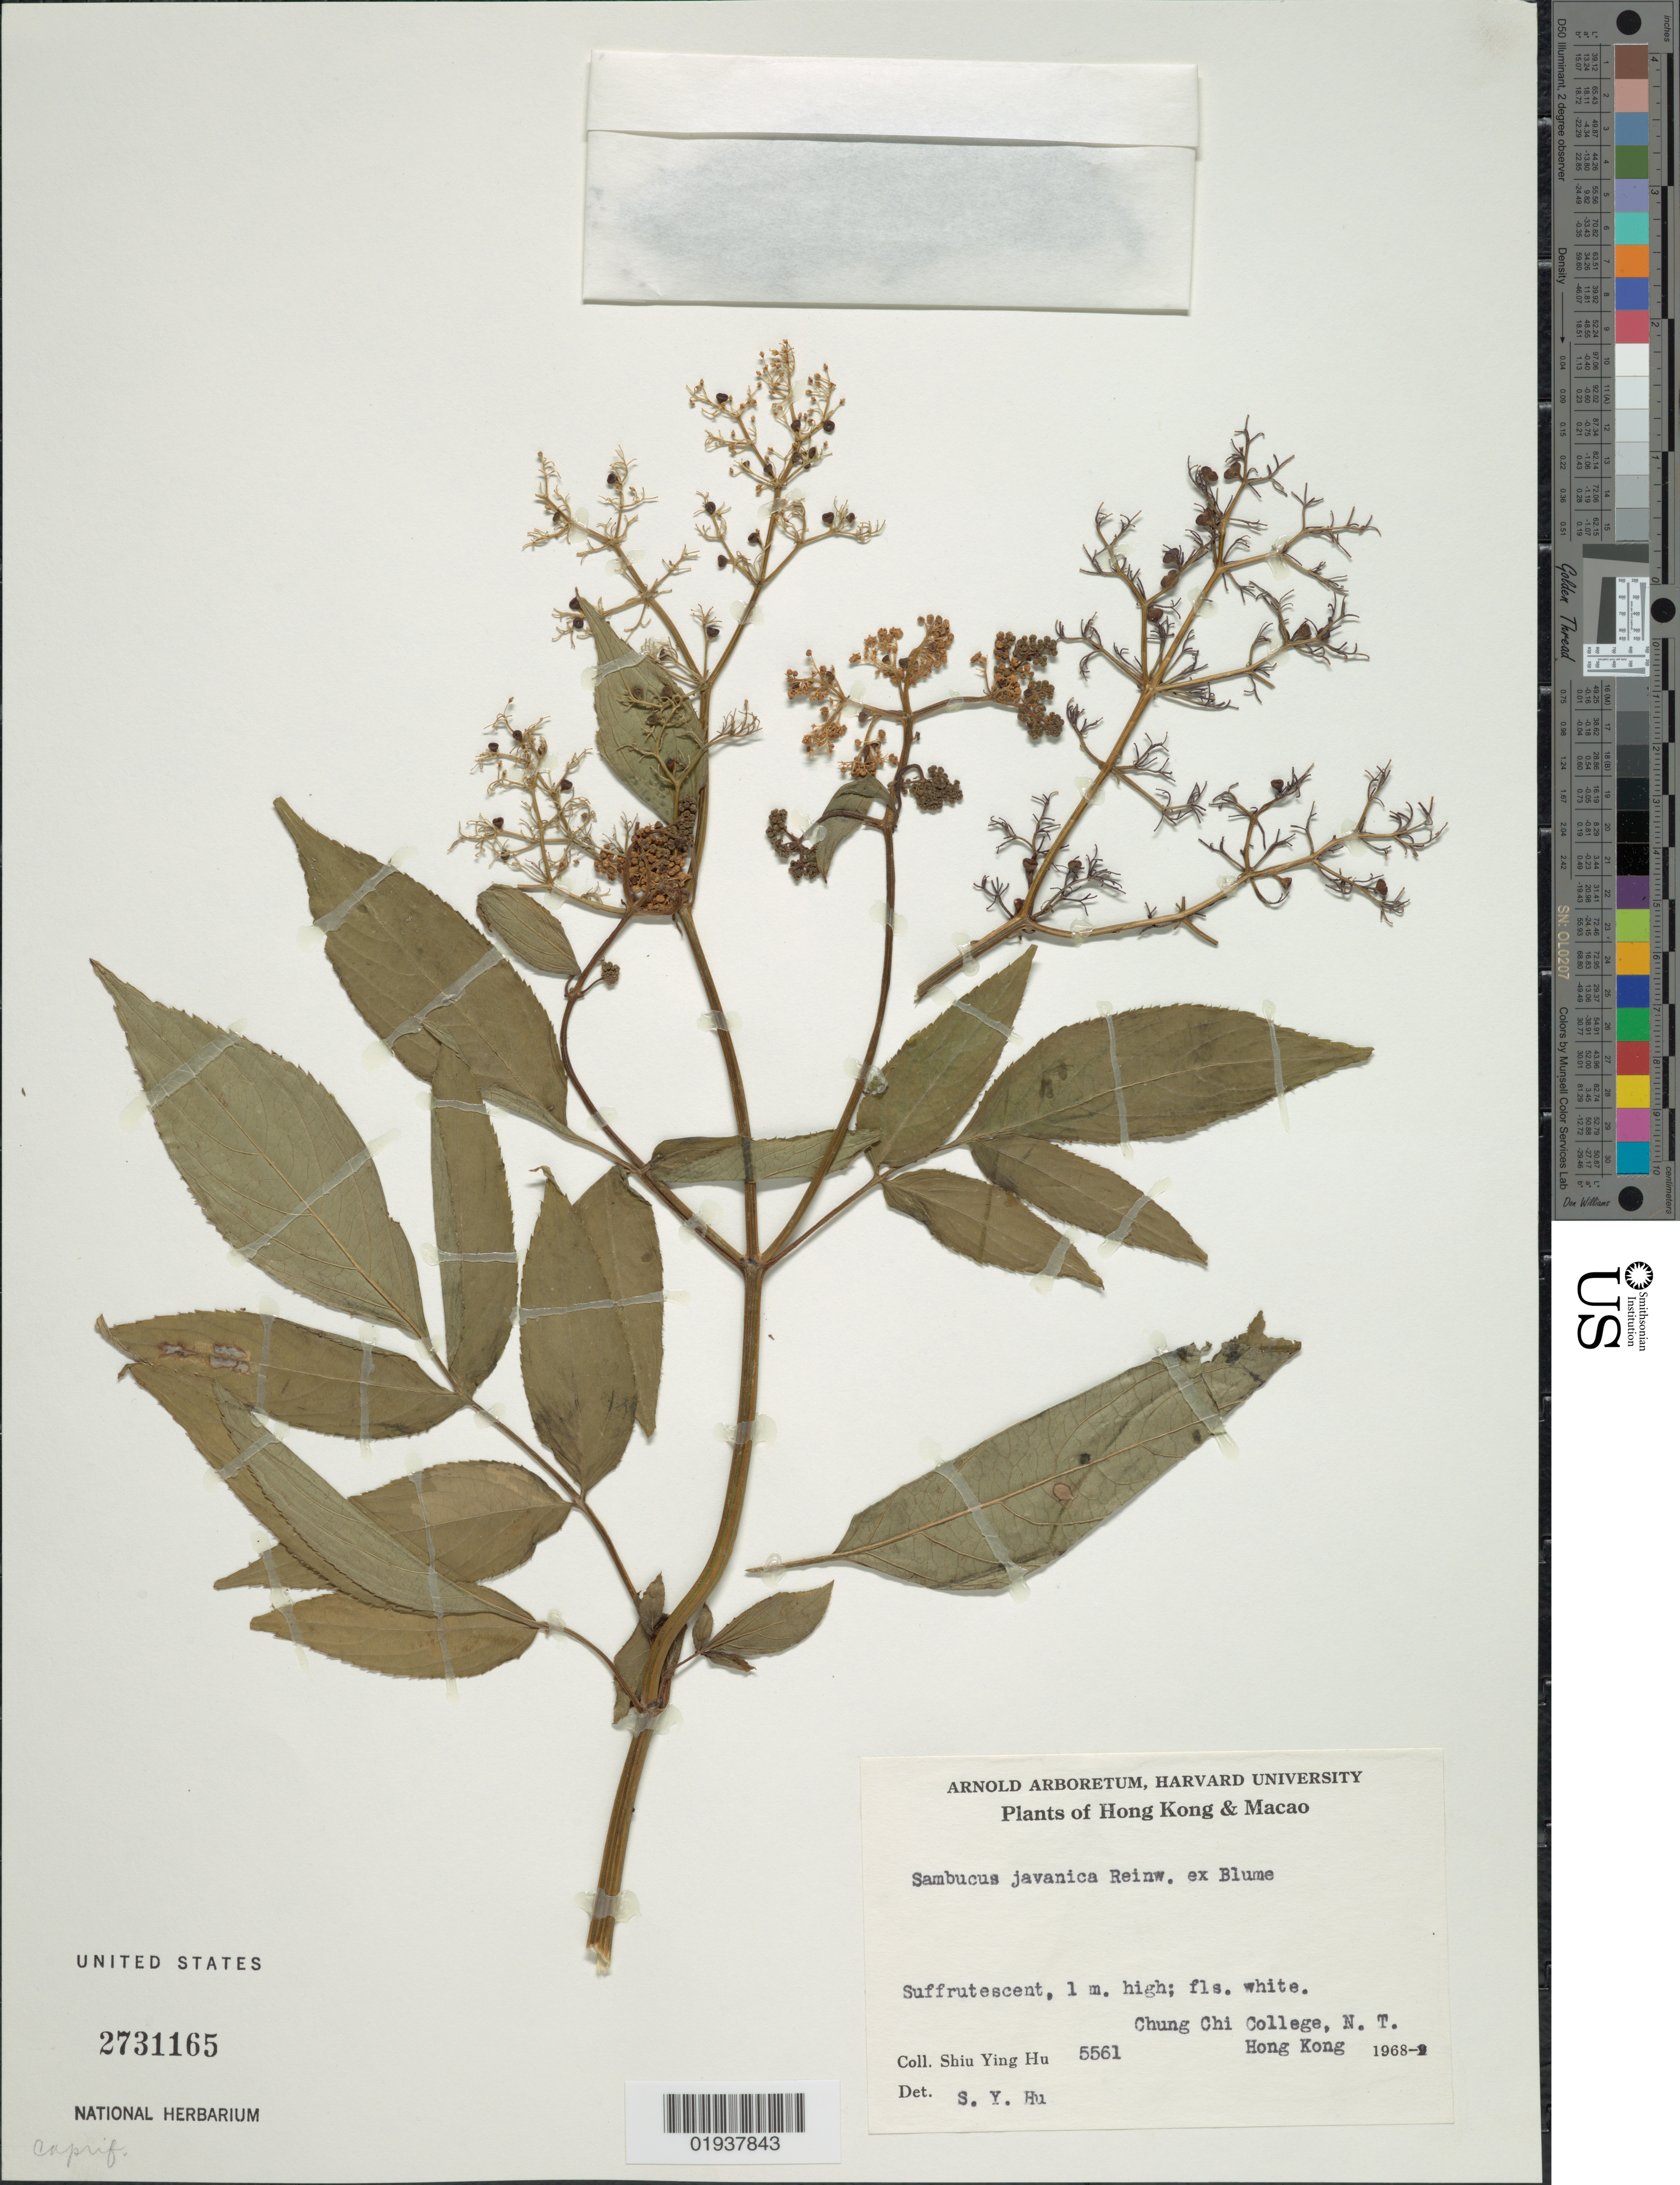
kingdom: Plantae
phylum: Tracheophyta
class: Magnoliopsida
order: Dipsacales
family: Viburnaceae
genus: Sambucus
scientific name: Sambucus javanica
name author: Blume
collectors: S. Y. Hu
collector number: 5561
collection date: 1968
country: China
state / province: Hong Kong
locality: Chung Chi College, N. T. Hong Kong.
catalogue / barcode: US 2731165